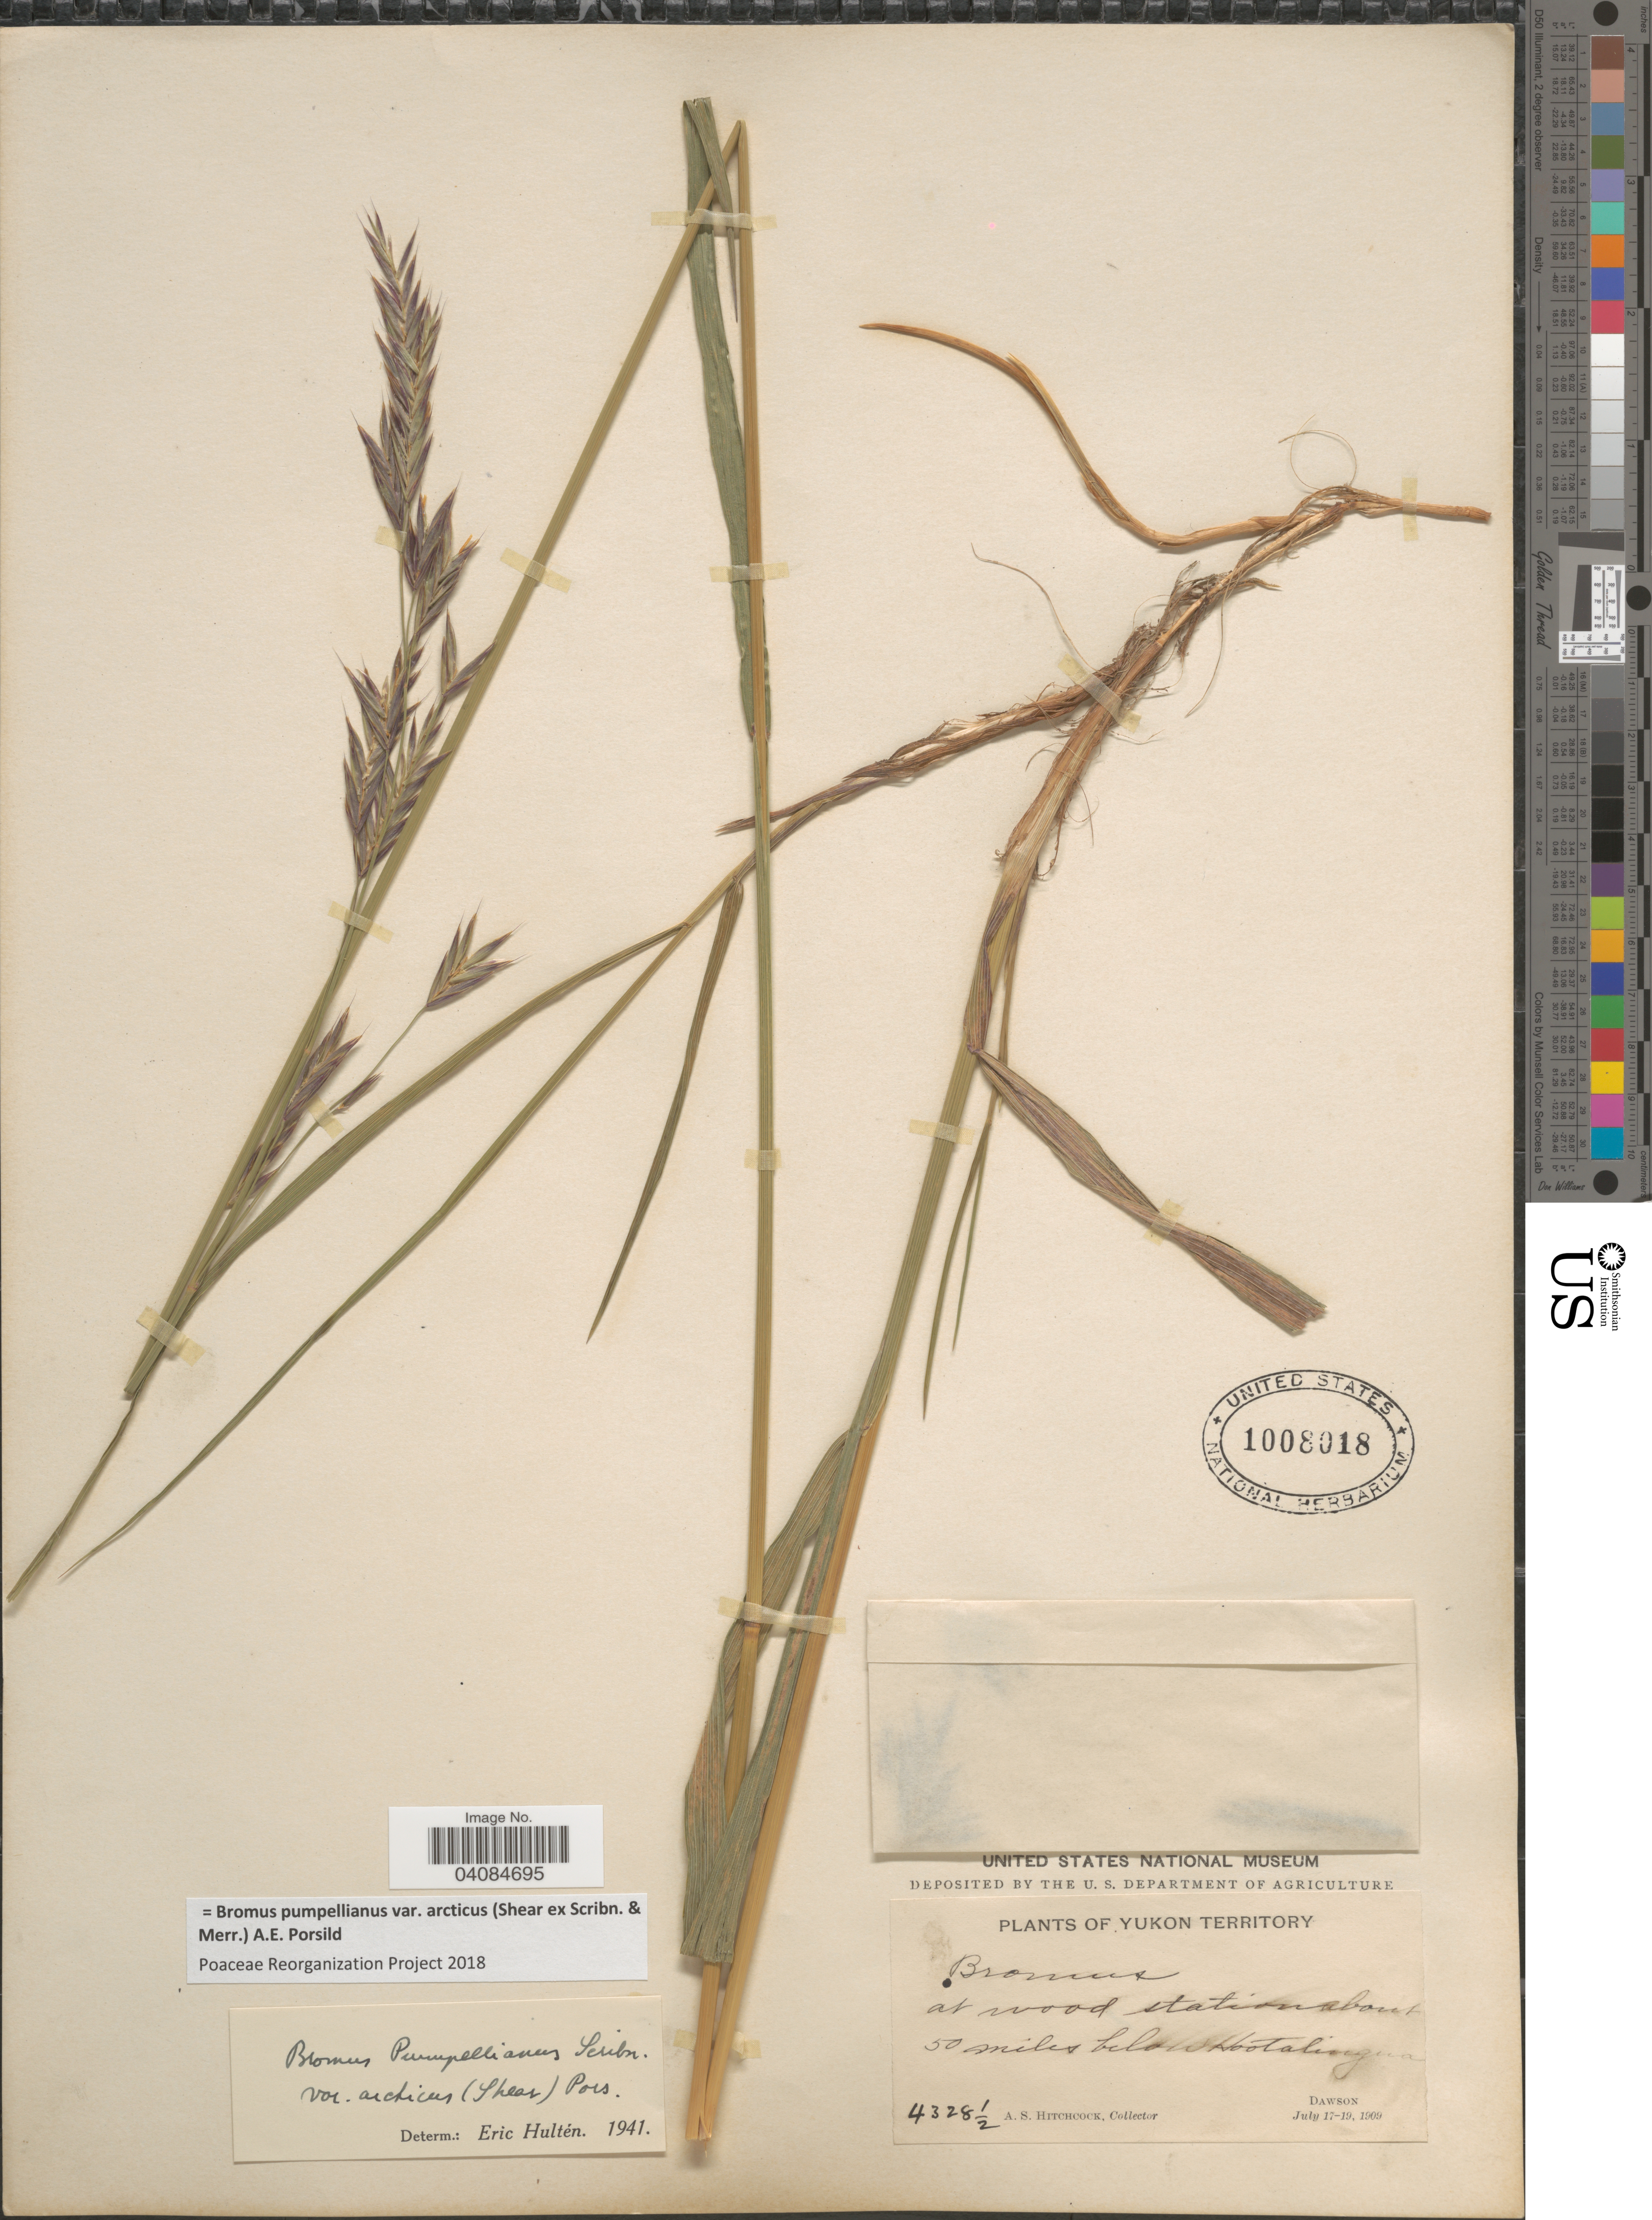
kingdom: Plantae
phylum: Tracheophyta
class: Liliopsida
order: Poales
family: Poaceae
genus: Bromus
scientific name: Bromus pumpellianus var. arcticus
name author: (Shear ex Scribn. & Merr.) A.E. Porsild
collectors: A. S. Hitchcock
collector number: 4328½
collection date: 1909-07-17/1909-07-19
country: Canada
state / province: Yukon Territory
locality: At wood station about 50 miles below Hootalingua. Dawson.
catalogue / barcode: US 1008018